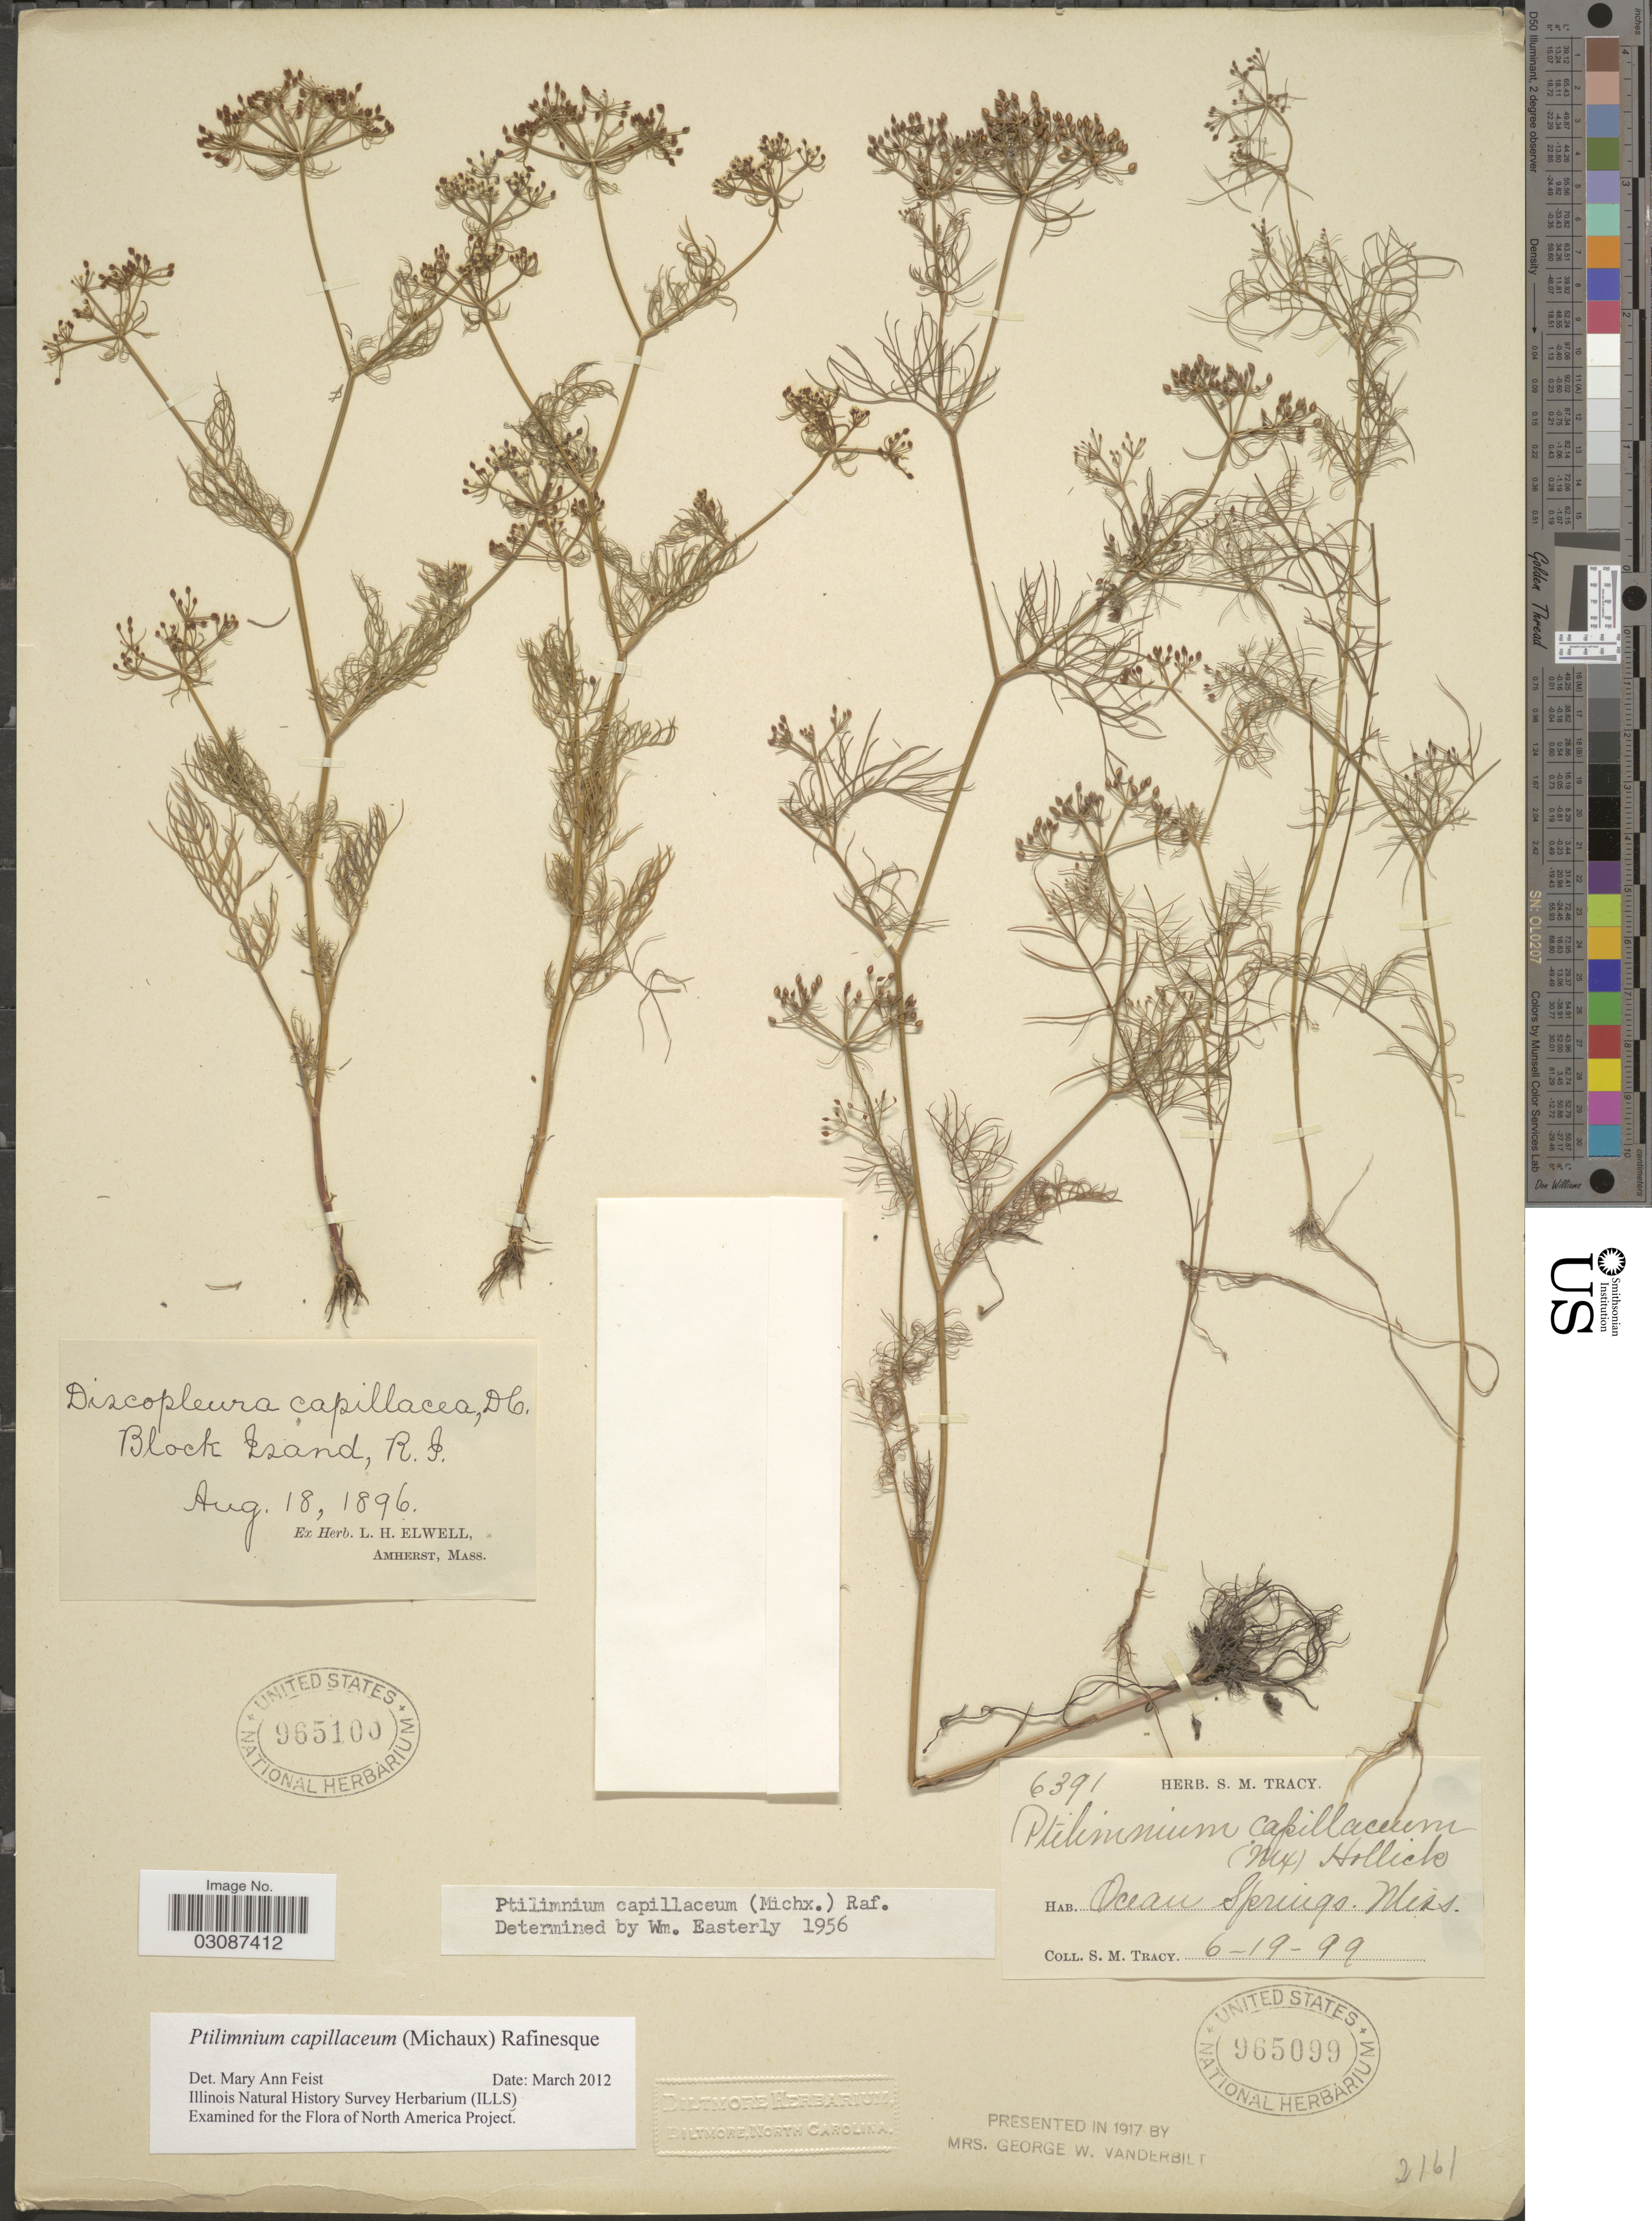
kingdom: Plantae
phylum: Tracheophyta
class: Magnoliopsida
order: Apiales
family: Apiaceae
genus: Ptilimnium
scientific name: Ptilimnium capillaceum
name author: (Michx.) Raf.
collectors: ex herb. L. H. Elwell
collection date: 1896-08-18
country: United States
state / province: Rhode Island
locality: Block Isand, R.I.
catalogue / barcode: US 965100